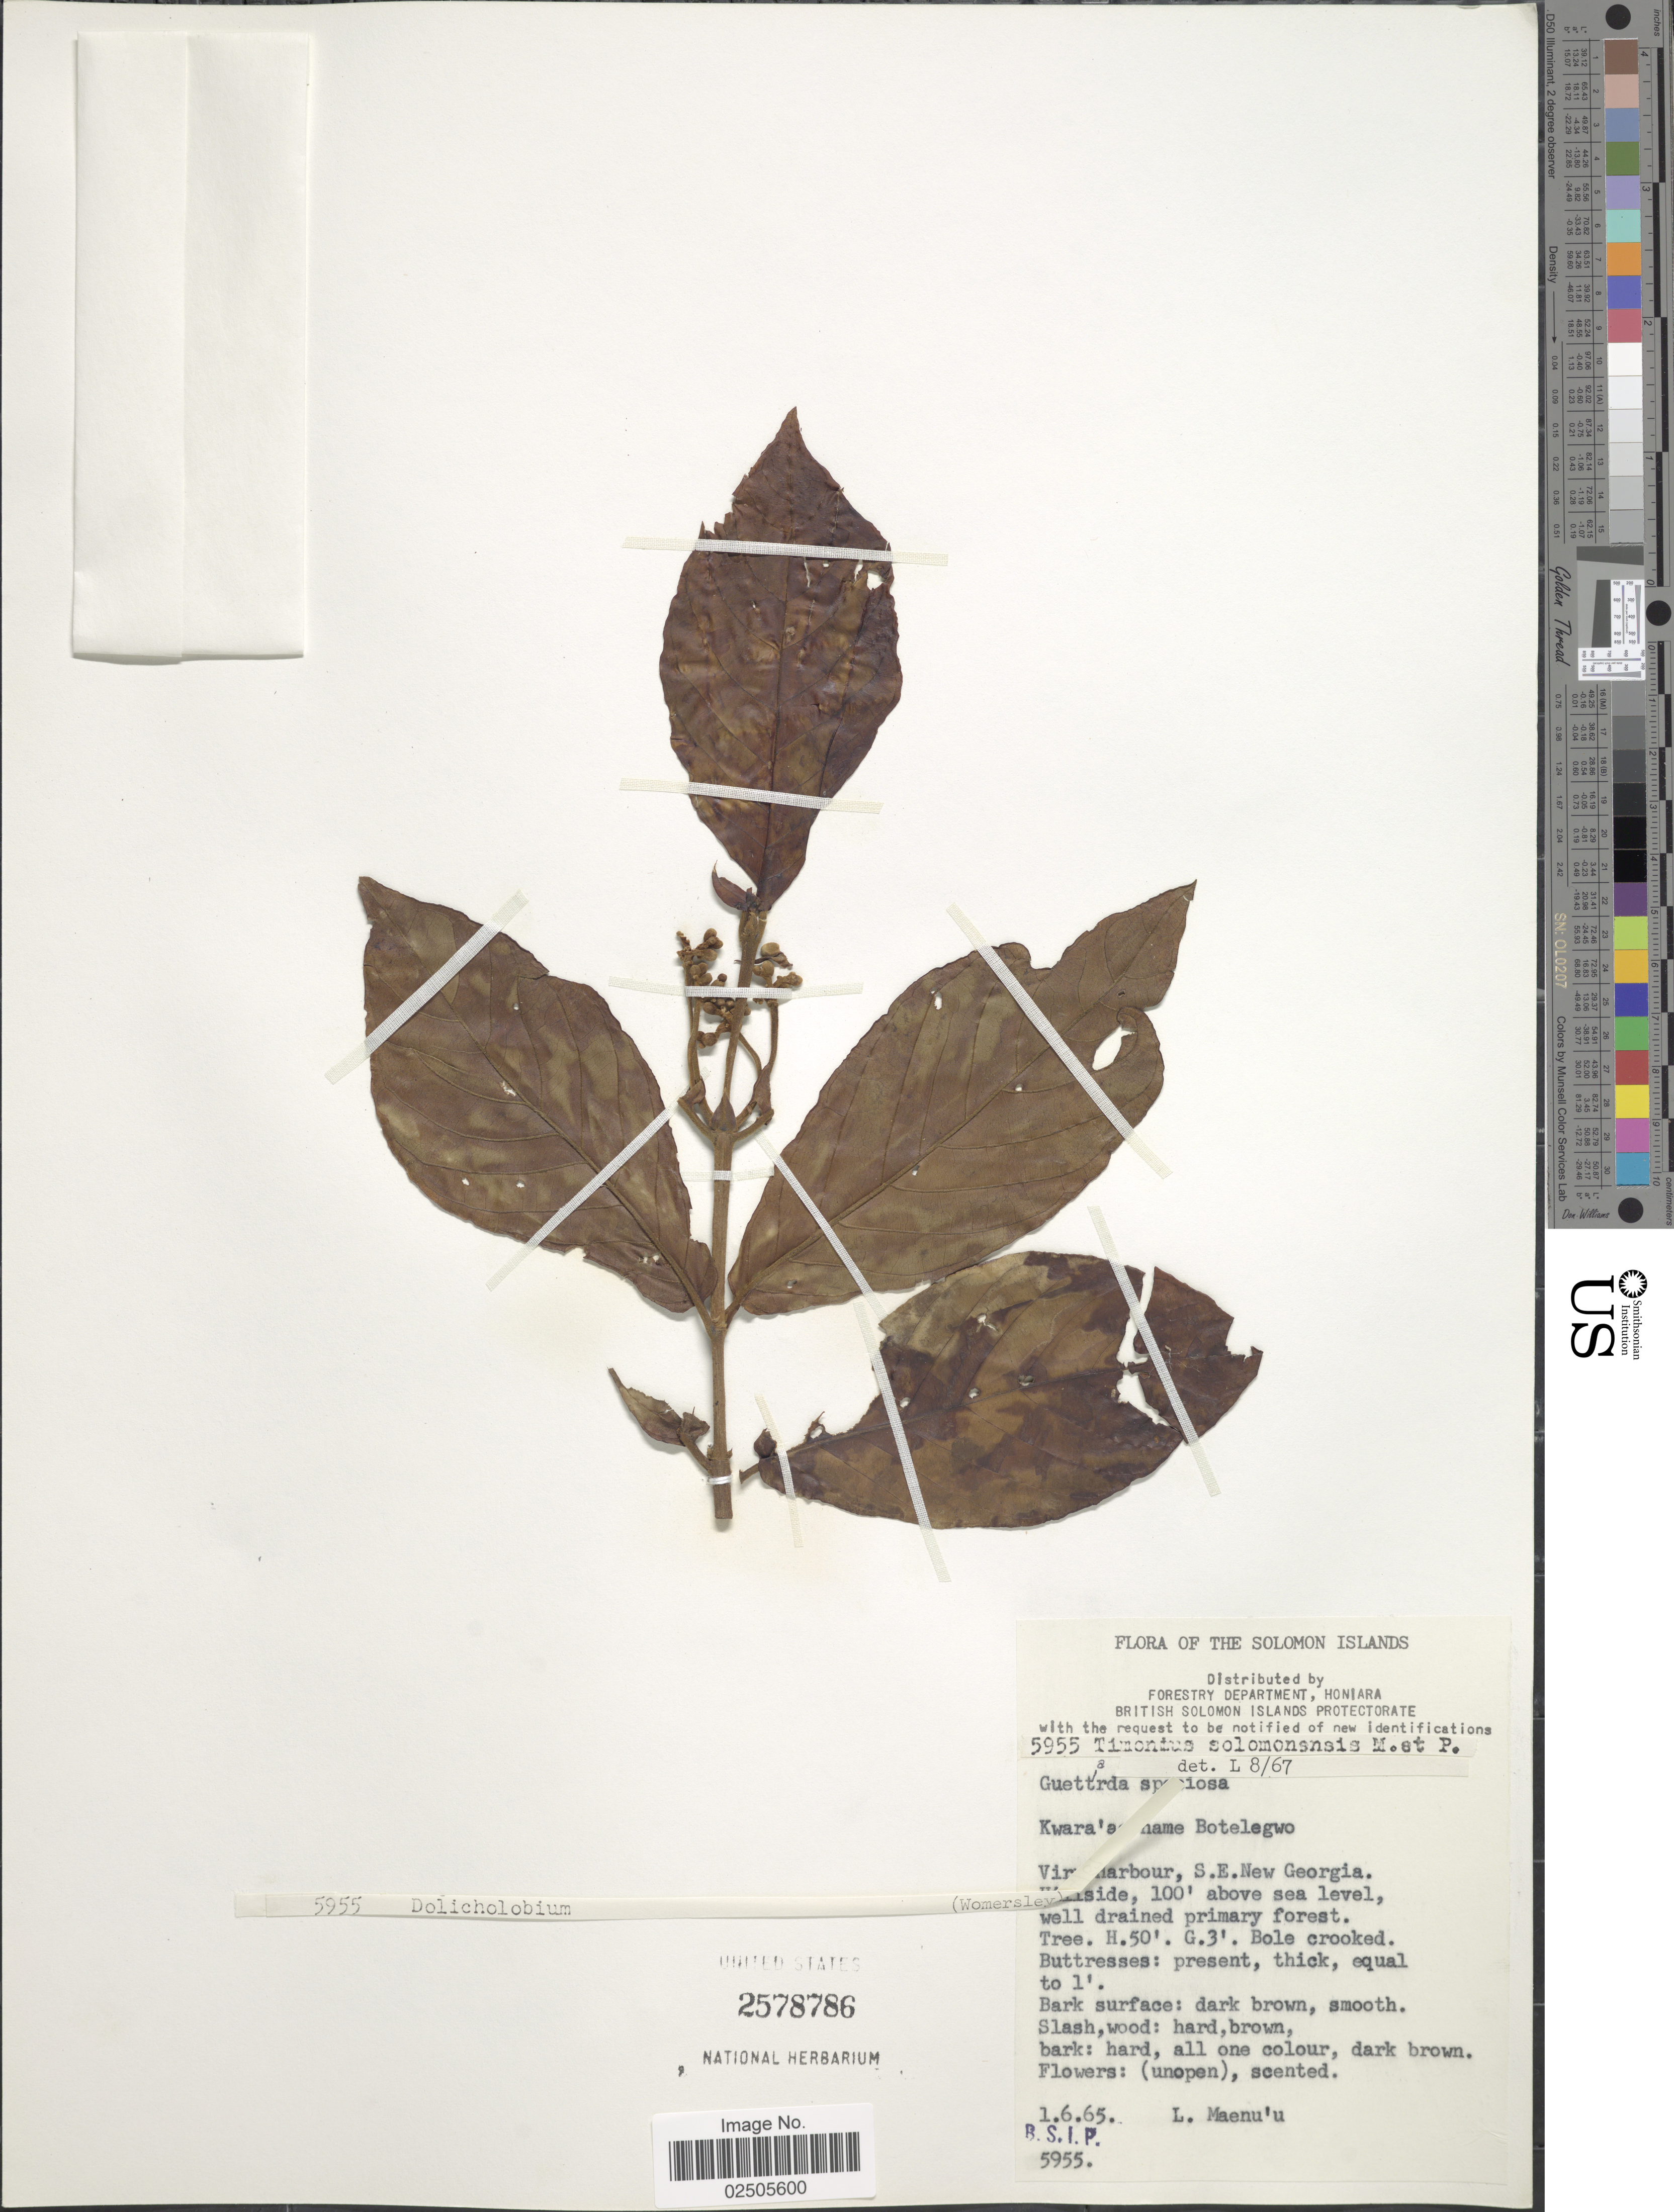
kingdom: Plantae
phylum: Tracheophyta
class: Magnoliopsida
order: Gentianales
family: Rubiaceae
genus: Timonius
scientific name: Timonius solomonensis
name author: Merr. & L.M. Perry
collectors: L. Maenu'u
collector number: BSIP5955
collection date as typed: Transcribed d/m/y: 1/6/65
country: Solomon Islands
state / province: Solomon Islands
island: New Georgia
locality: Viru Harbour, S.E. New Georgia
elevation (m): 30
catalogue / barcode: US 2578786